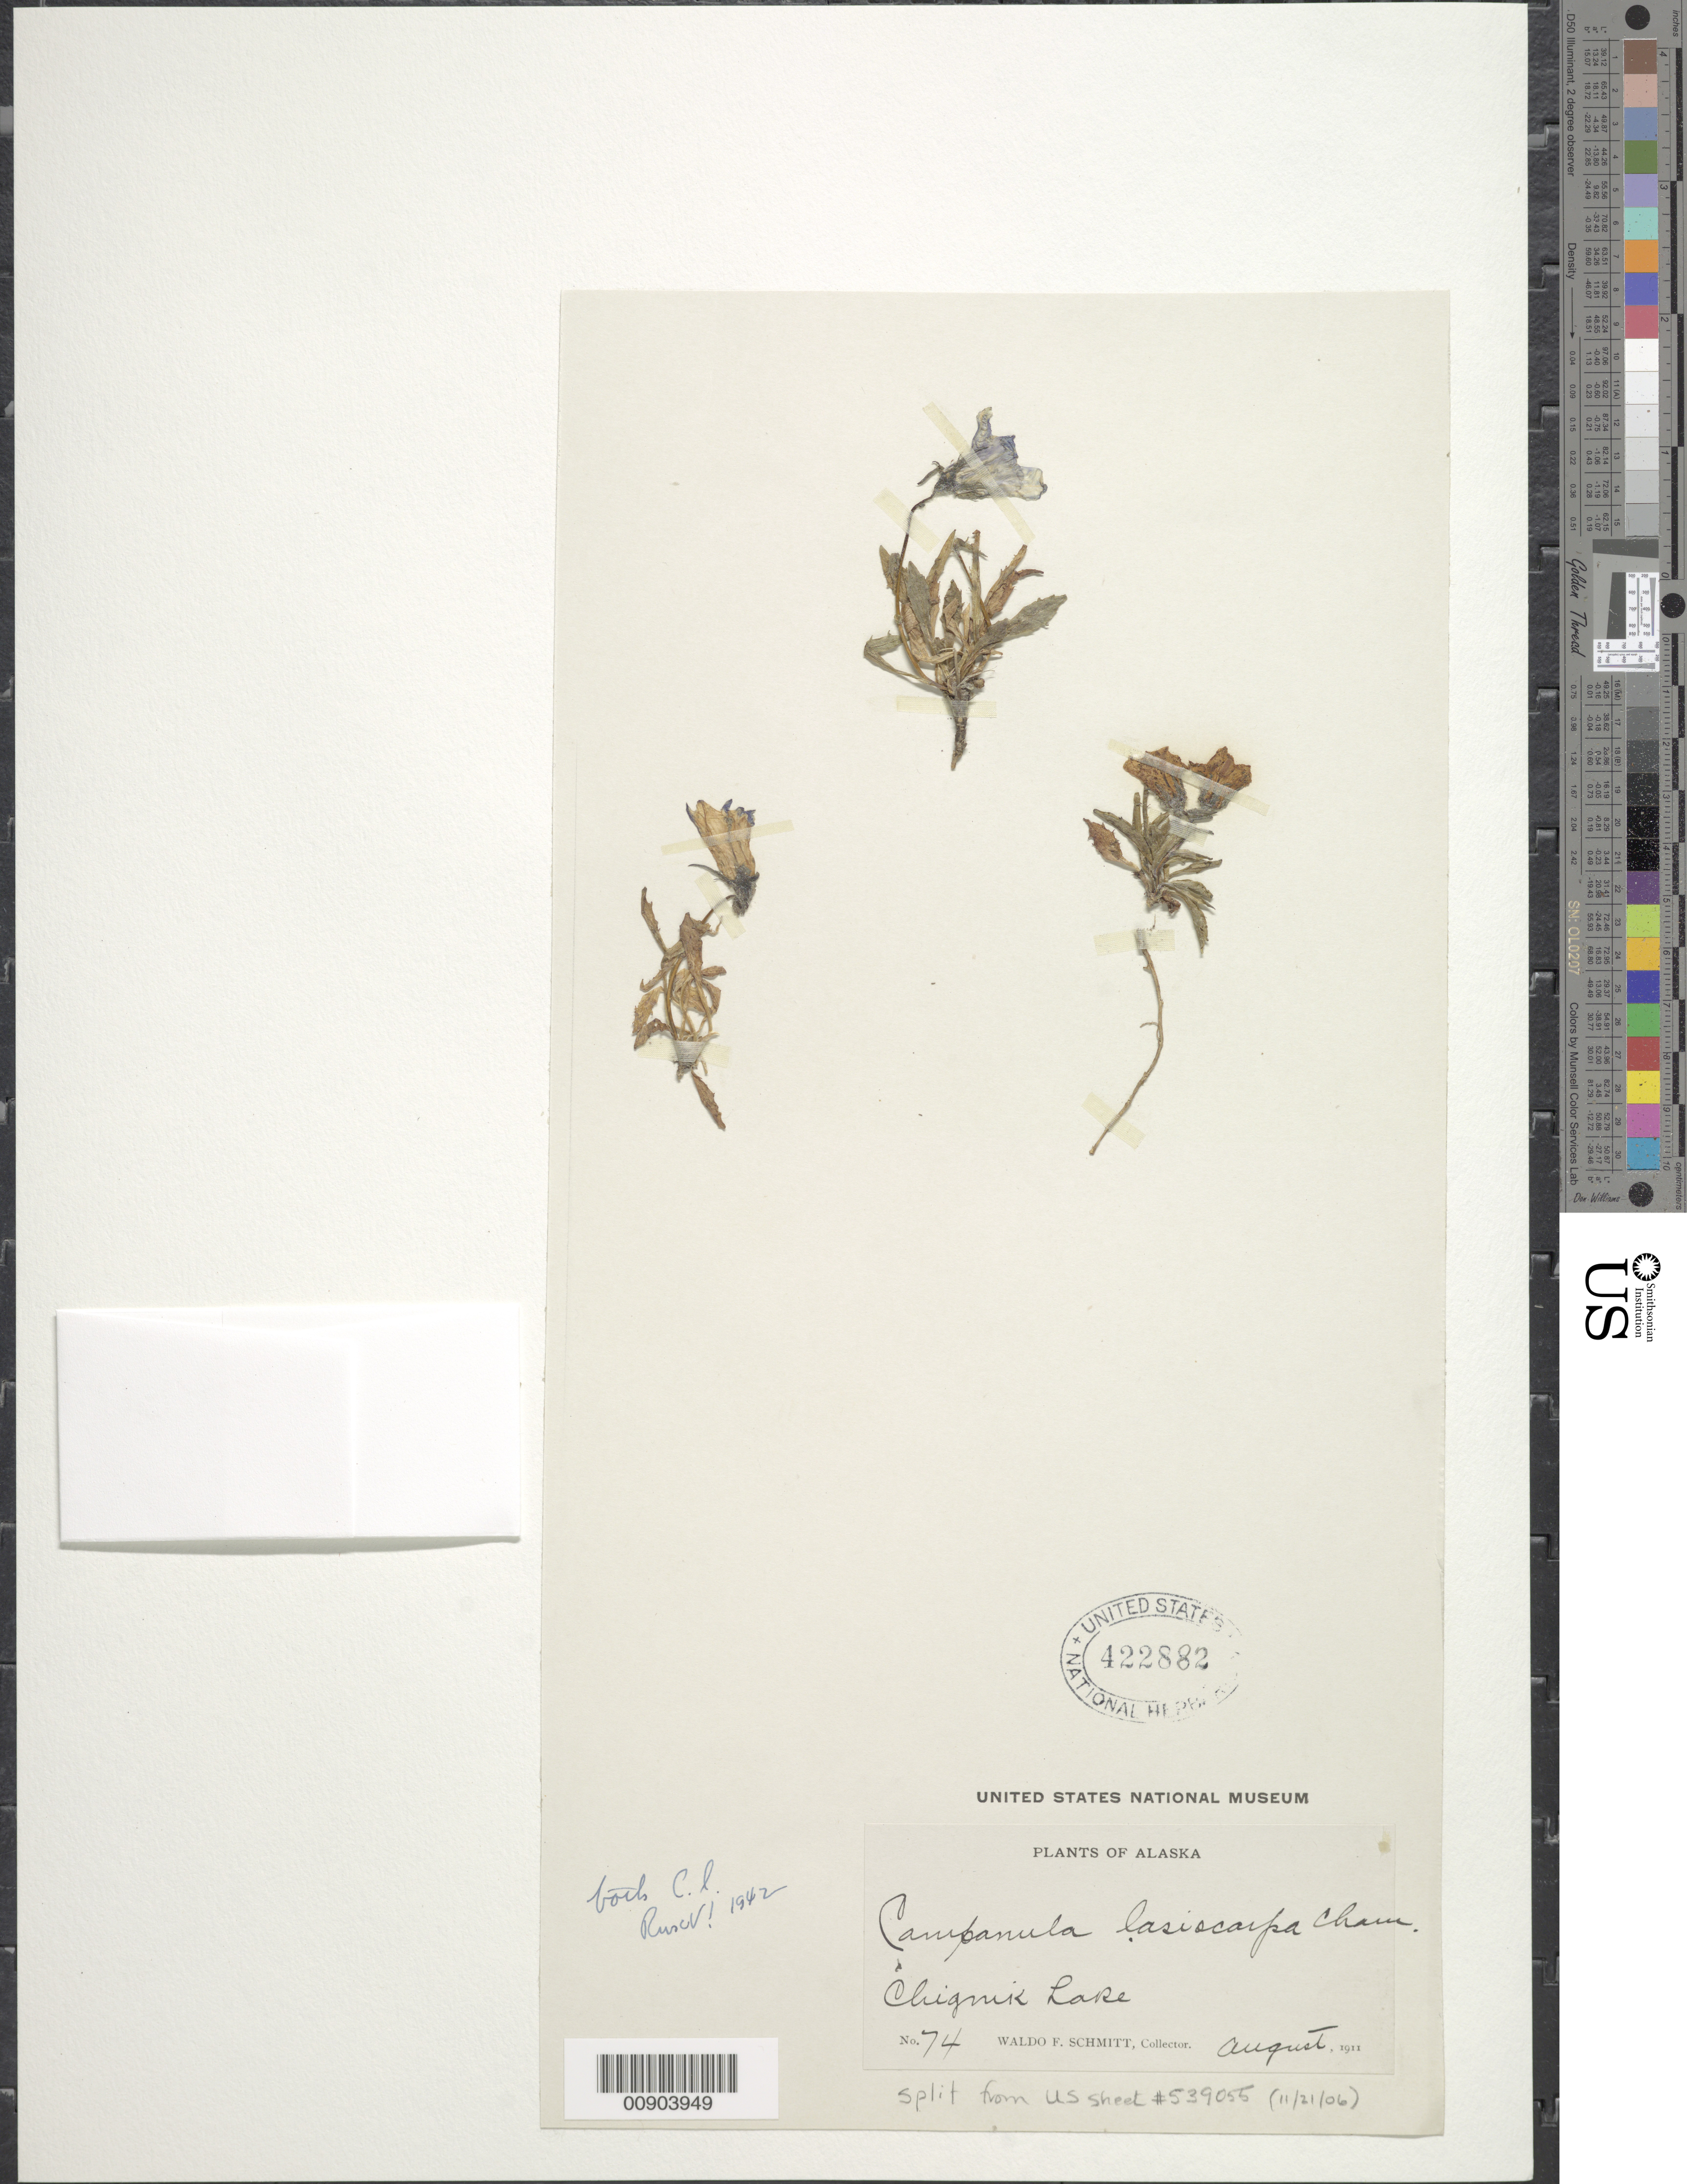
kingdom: Plantae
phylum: Tracheophyta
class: Magnoliopsida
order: Asterales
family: Campanulaceae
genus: Campanula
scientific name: Campanula lasiocarpa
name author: Cham.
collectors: W. F. Schmitt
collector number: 74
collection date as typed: August, 1911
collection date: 1911-08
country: United States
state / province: Alaska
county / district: Dillingham Division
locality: Chignik Lake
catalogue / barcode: US 422882